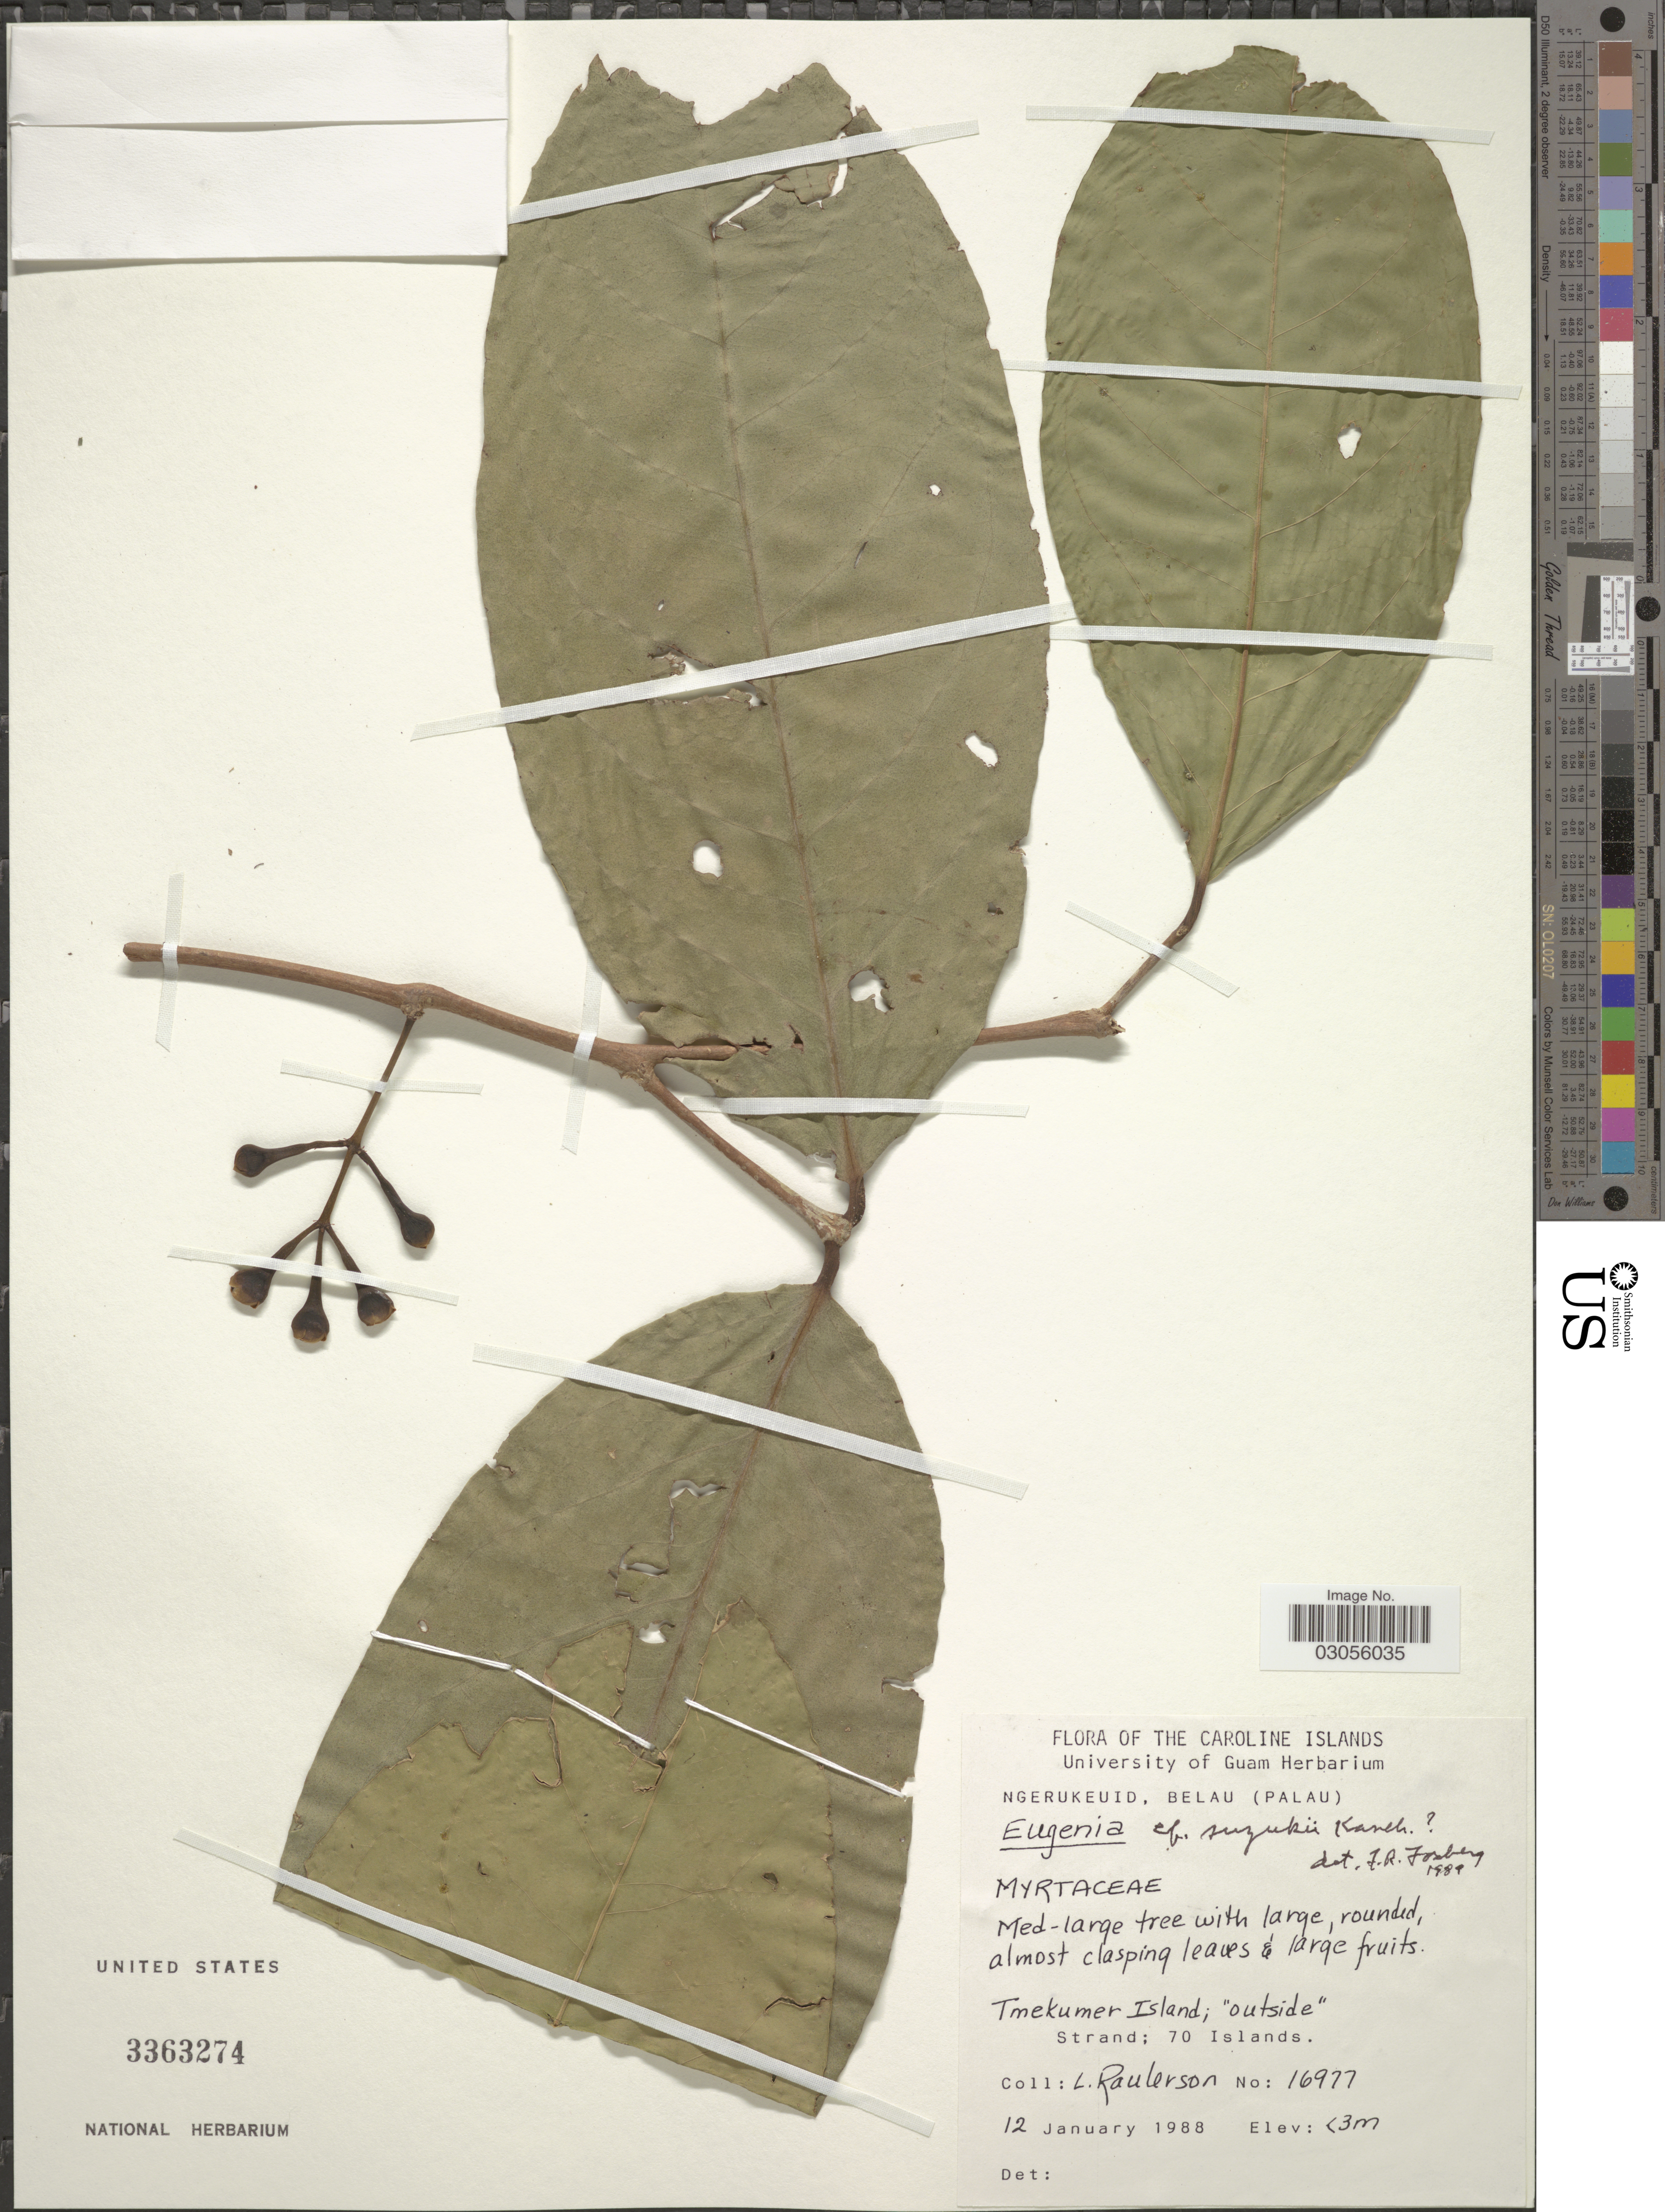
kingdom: Plantae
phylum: Tracheophyta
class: Magnoliopsida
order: Myrtales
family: Myrtaceae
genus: Syzygium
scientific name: Syzygium malaccense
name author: (L.) Merr. & L.M. Perry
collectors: L. Raulerson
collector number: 16977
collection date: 1988-01-12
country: Palau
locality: Ngerukeuid, Belau (Palau) [unsure placement] The Caroline Islands. Tmekumer Island.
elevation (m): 3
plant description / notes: cited by Byng et al., Phytotaxa 427(2): 122. 2019.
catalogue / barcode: US 3363274